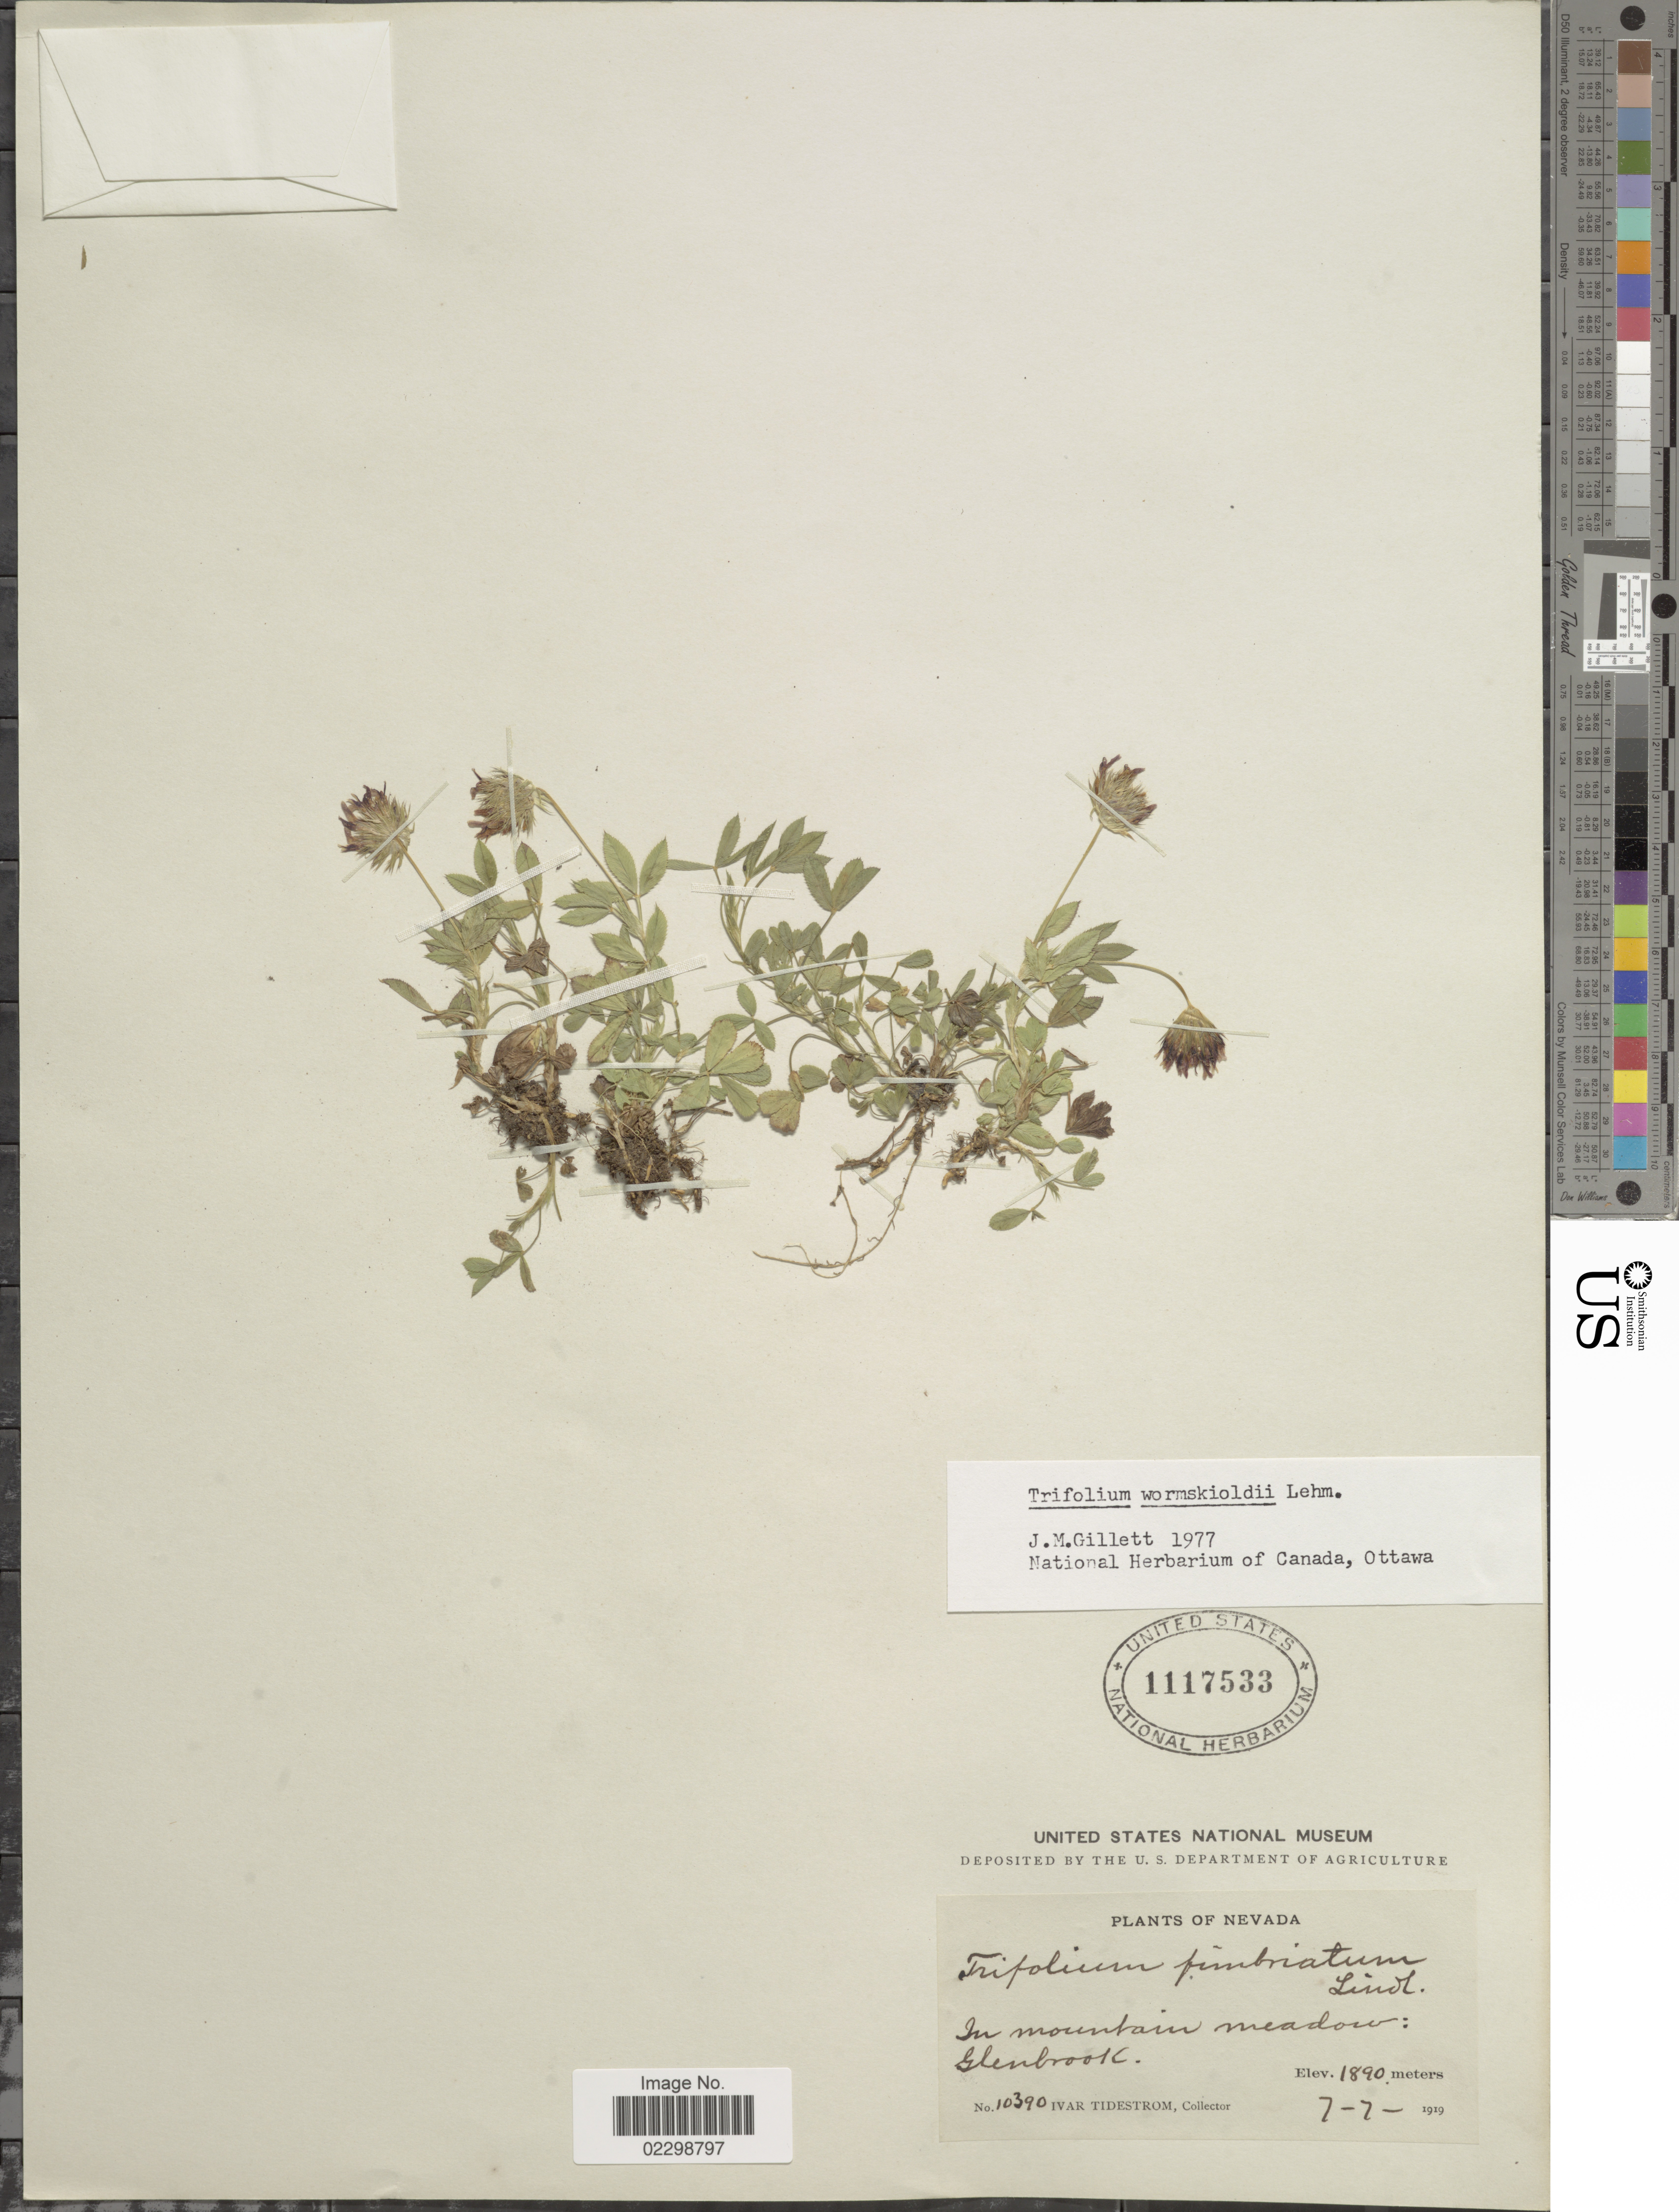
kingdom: Plantae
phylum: Tracheophyta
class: Magnoliopsida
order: Fabales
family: Fabaceae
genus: Trifolium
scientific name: Trifolium wormskioldii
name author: Lehm.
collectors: I. F. Tidestrom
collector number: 10390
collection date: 1919-07-07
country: United States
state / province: Nevada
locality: In mountain meadow: Glenbrook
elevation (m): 1890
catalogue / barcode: US 1117533